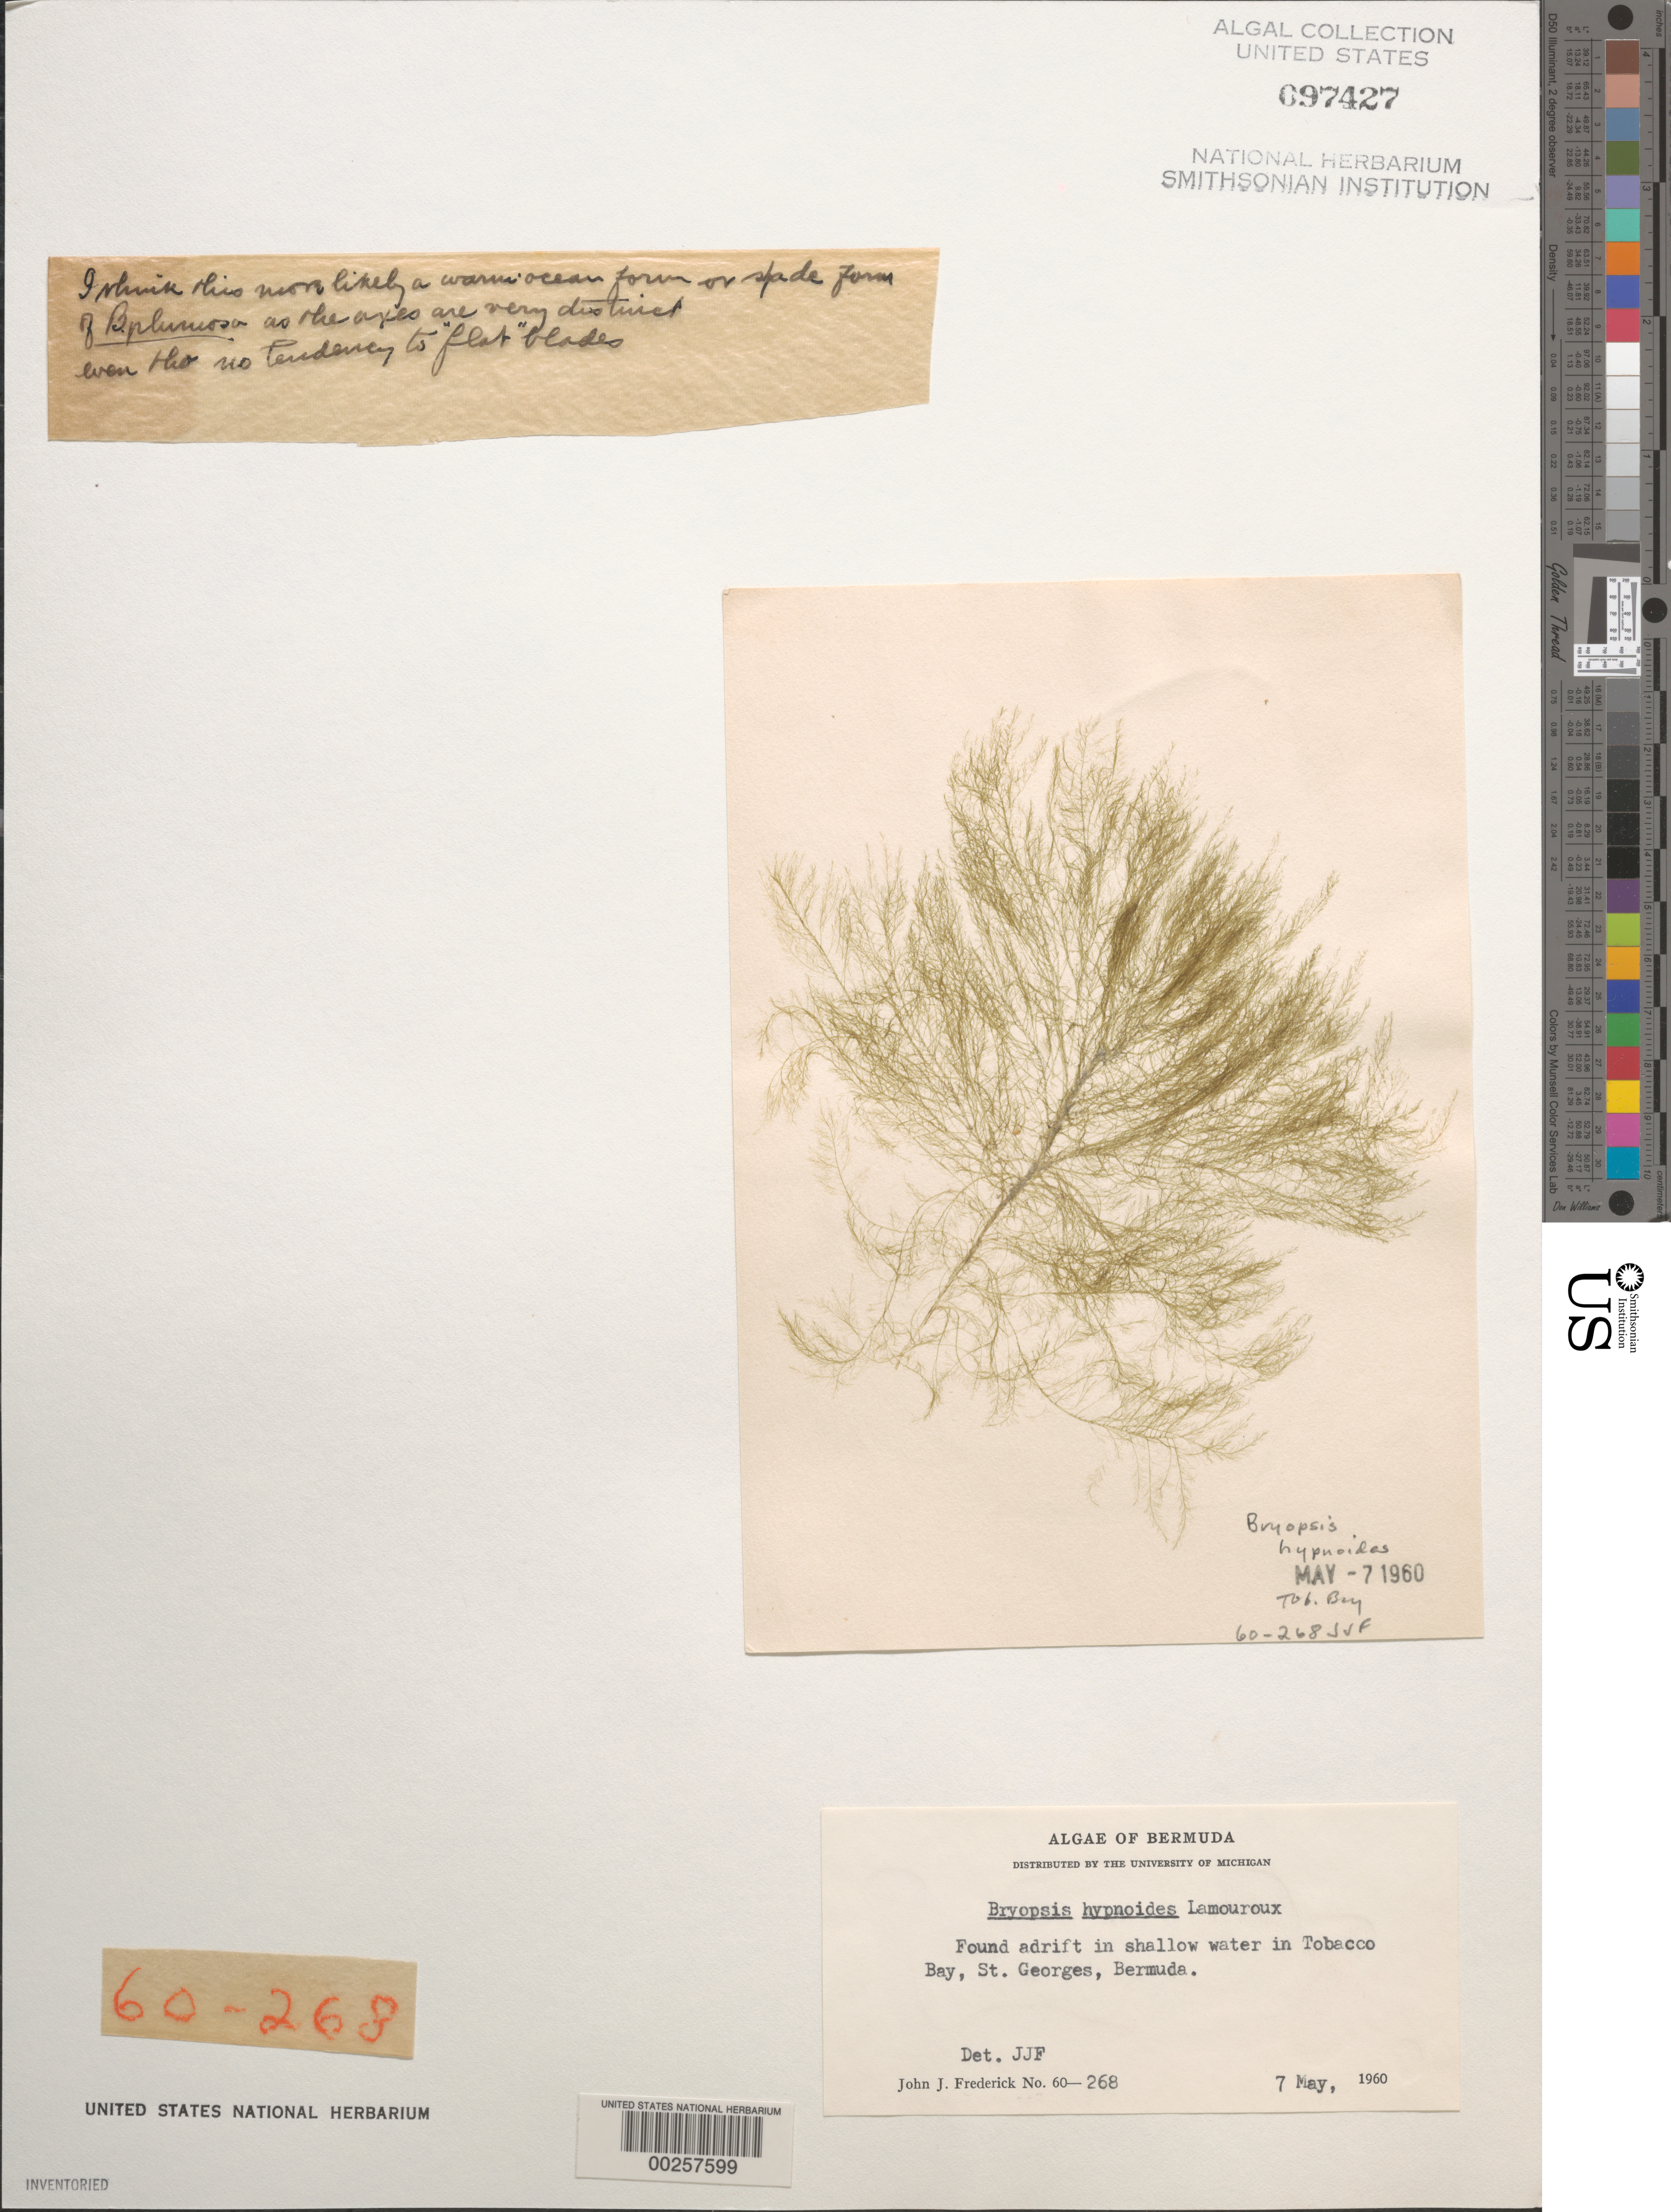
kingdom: Plantae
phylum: Chlorophyta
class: Ulvophyceae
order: Bryopsidales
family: Bryopsidaceae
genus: Bryopsis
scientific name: Bryopsis hypnoides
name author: J.V.Lamouroux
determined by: Frederick, J. J.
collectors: J. Frederick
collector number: JJF 60-268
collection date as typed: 07 May 1960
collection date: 1960-05-07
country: Bermuda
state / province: Saint George's (parish)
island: St. George's Island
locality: Tobacco Bay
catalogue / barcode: US 97427